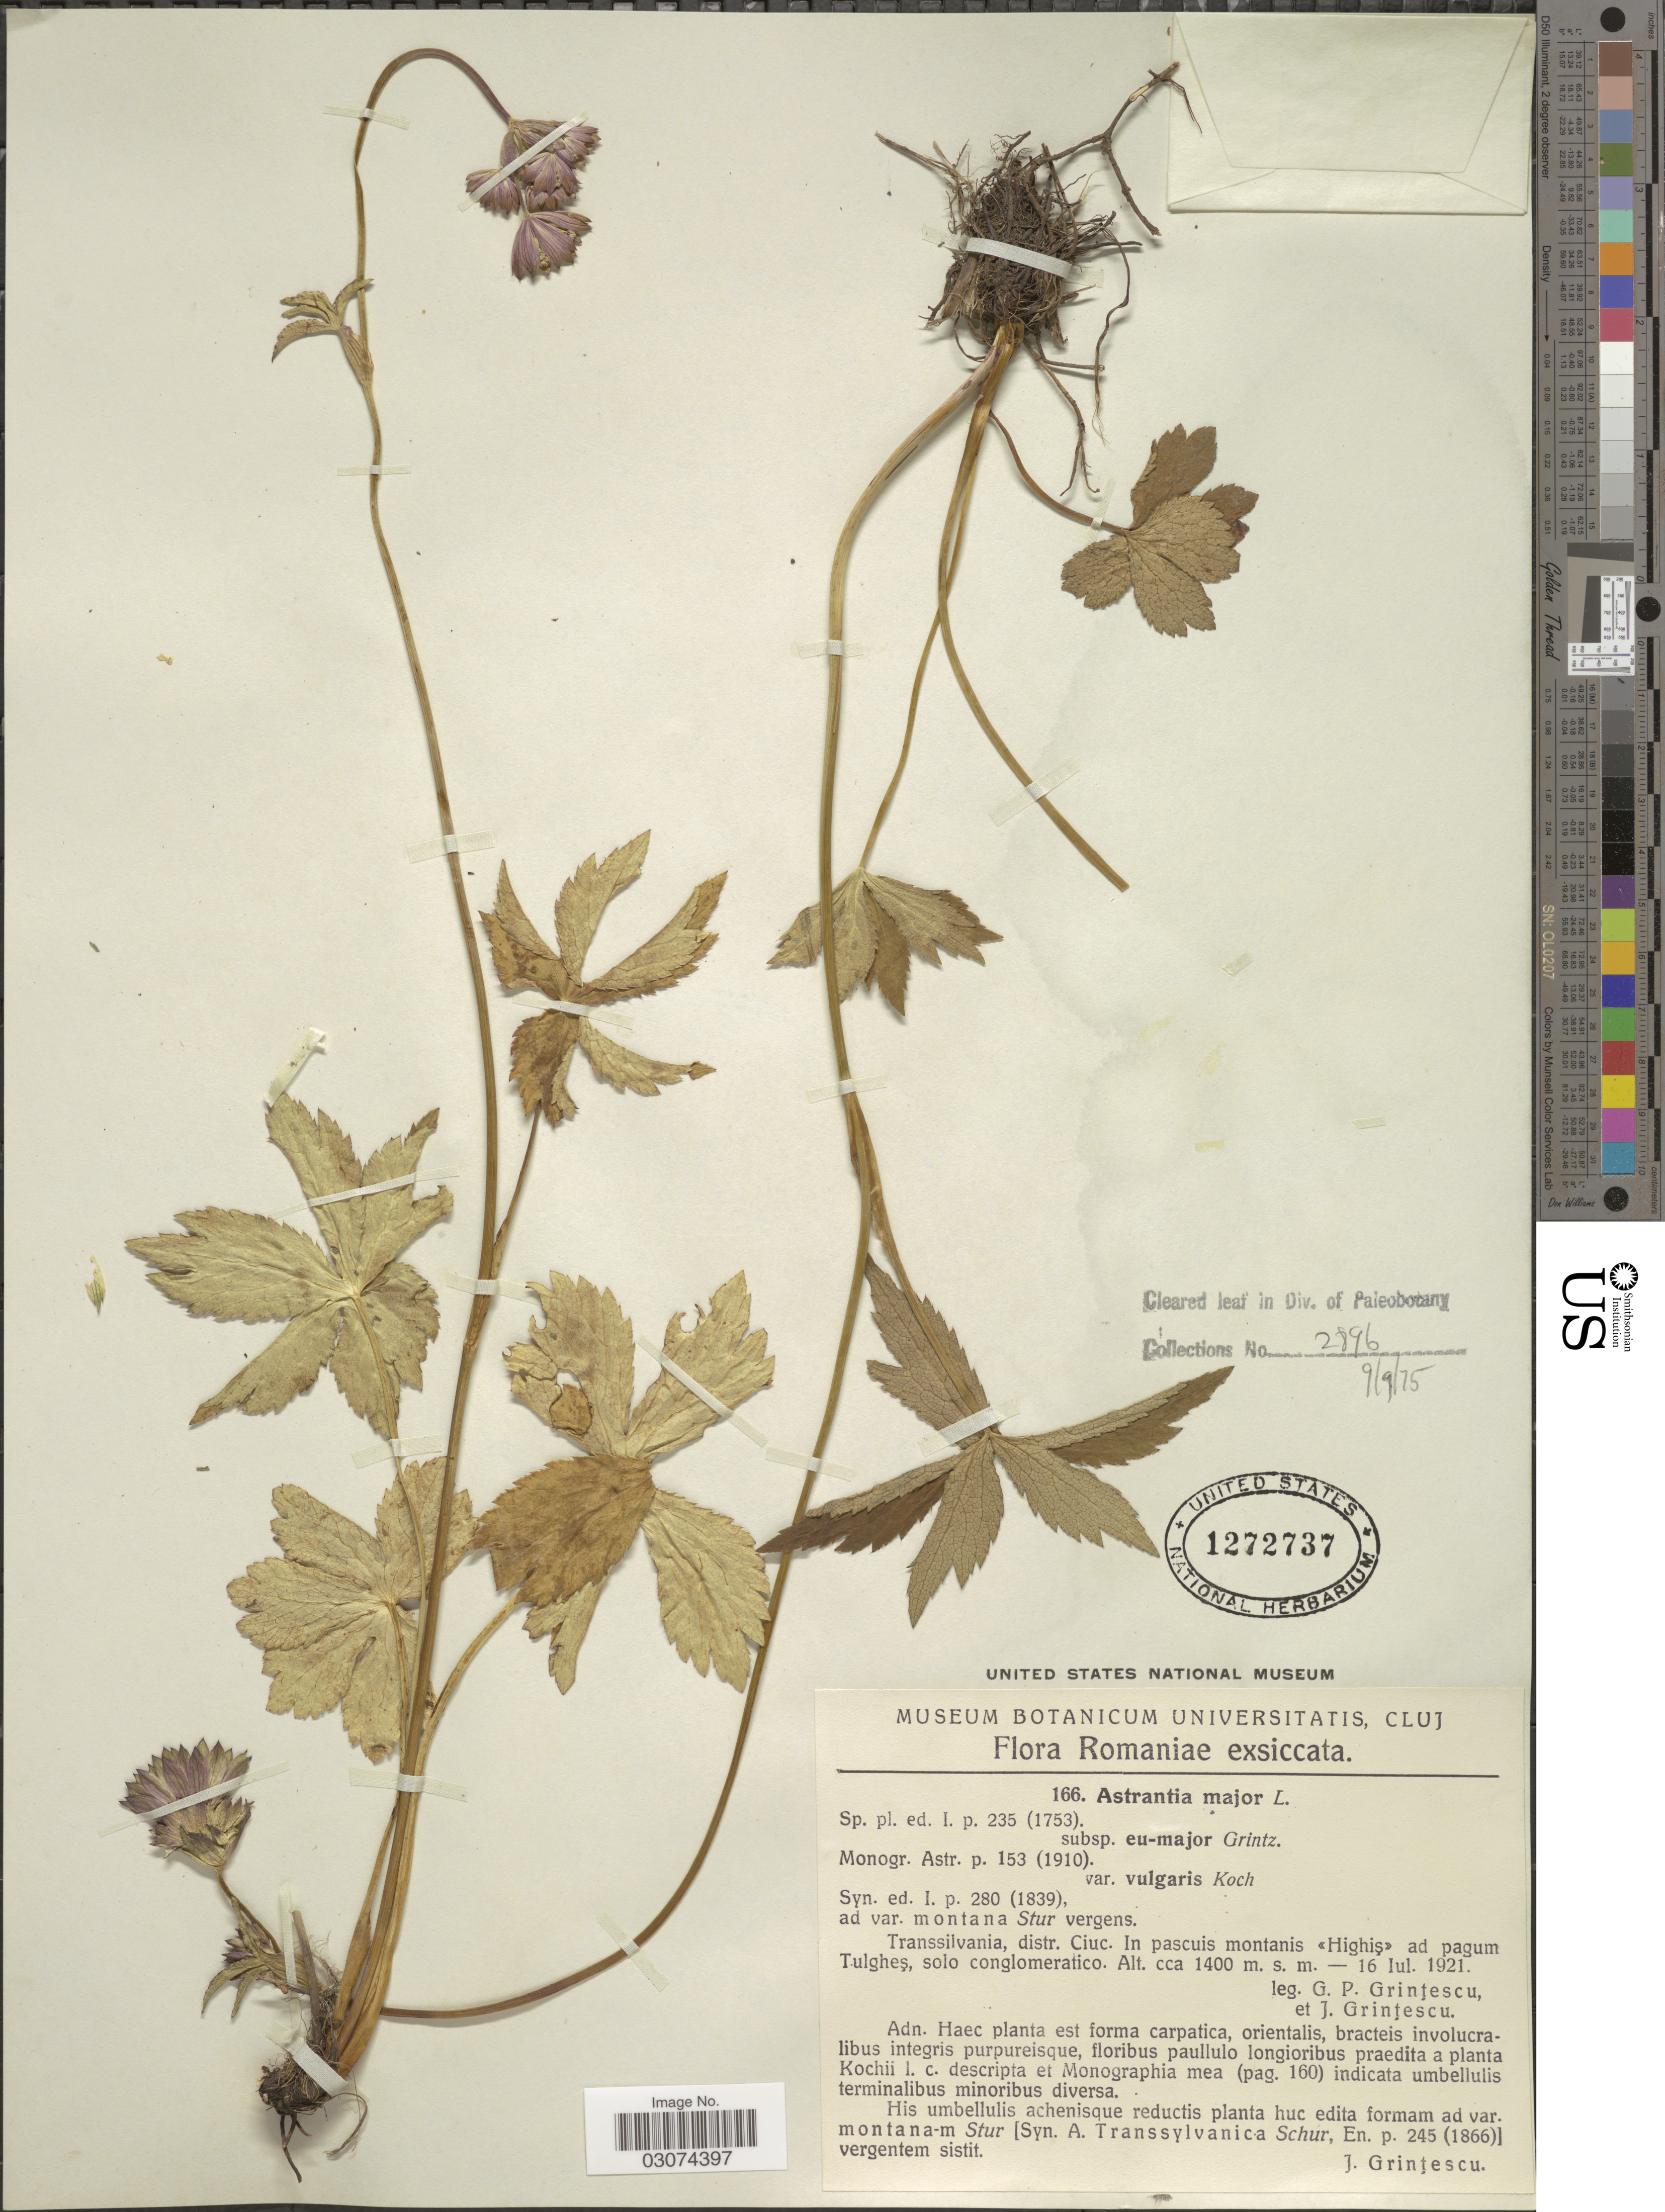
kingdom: Plantae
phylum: Tracheophyta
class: Magnoliopsida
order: Apiales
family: Apiaceae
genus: Astrantia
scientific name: Astrantia major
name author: L.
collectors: G. Grintescu & J. Grintescu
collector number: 166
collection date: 1921-07-16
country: Romania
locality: Transsilvania, distr. Ciuc. In pascuis montanis <<Highis>> ad pagum Tulghes, solo conglomeratico.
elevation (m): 1400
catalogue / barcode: US 1272737